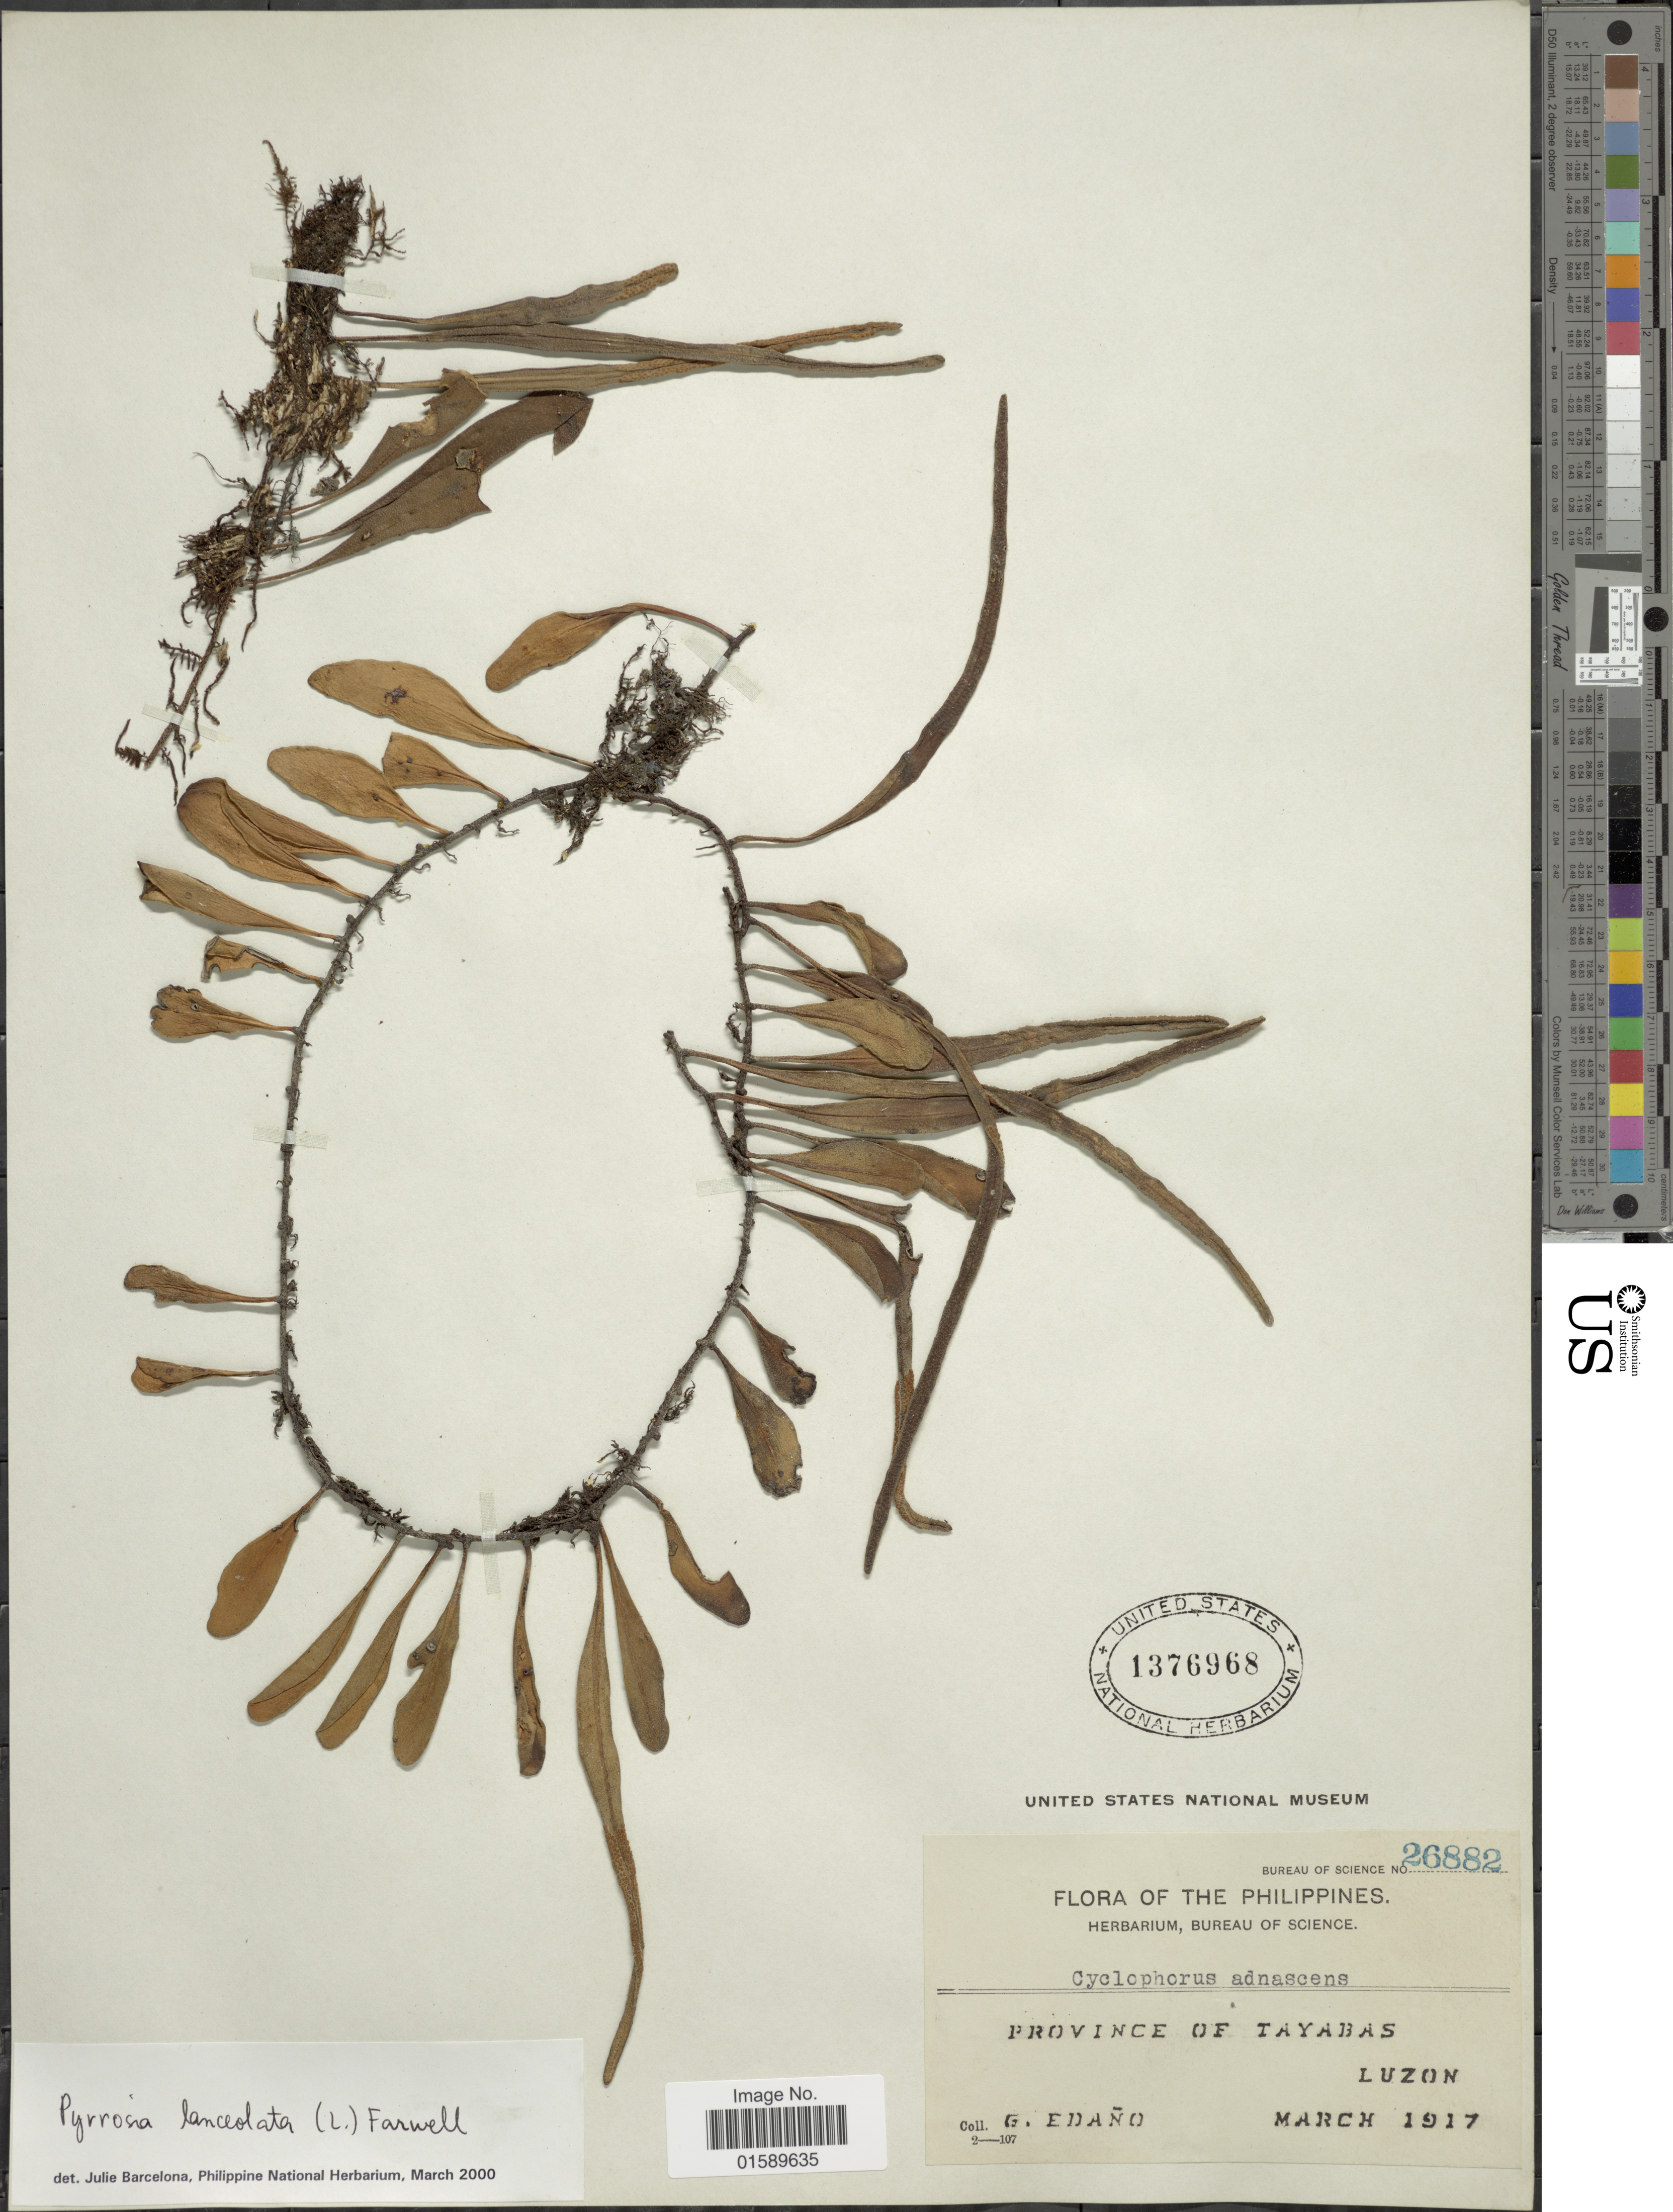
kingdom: Plantae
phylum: Tracheophyta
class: Polypodiopsida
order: Polypodiales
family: Polypodiaceae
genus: Pyrrosia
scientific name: Pyrrosia lanceolata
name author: (L.) Farw.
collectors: G. Edaño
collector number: Bureau of science 26882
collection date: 1917-03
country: Philippines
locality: Province of Tayabas, Luzon.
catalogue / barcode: US 1376968